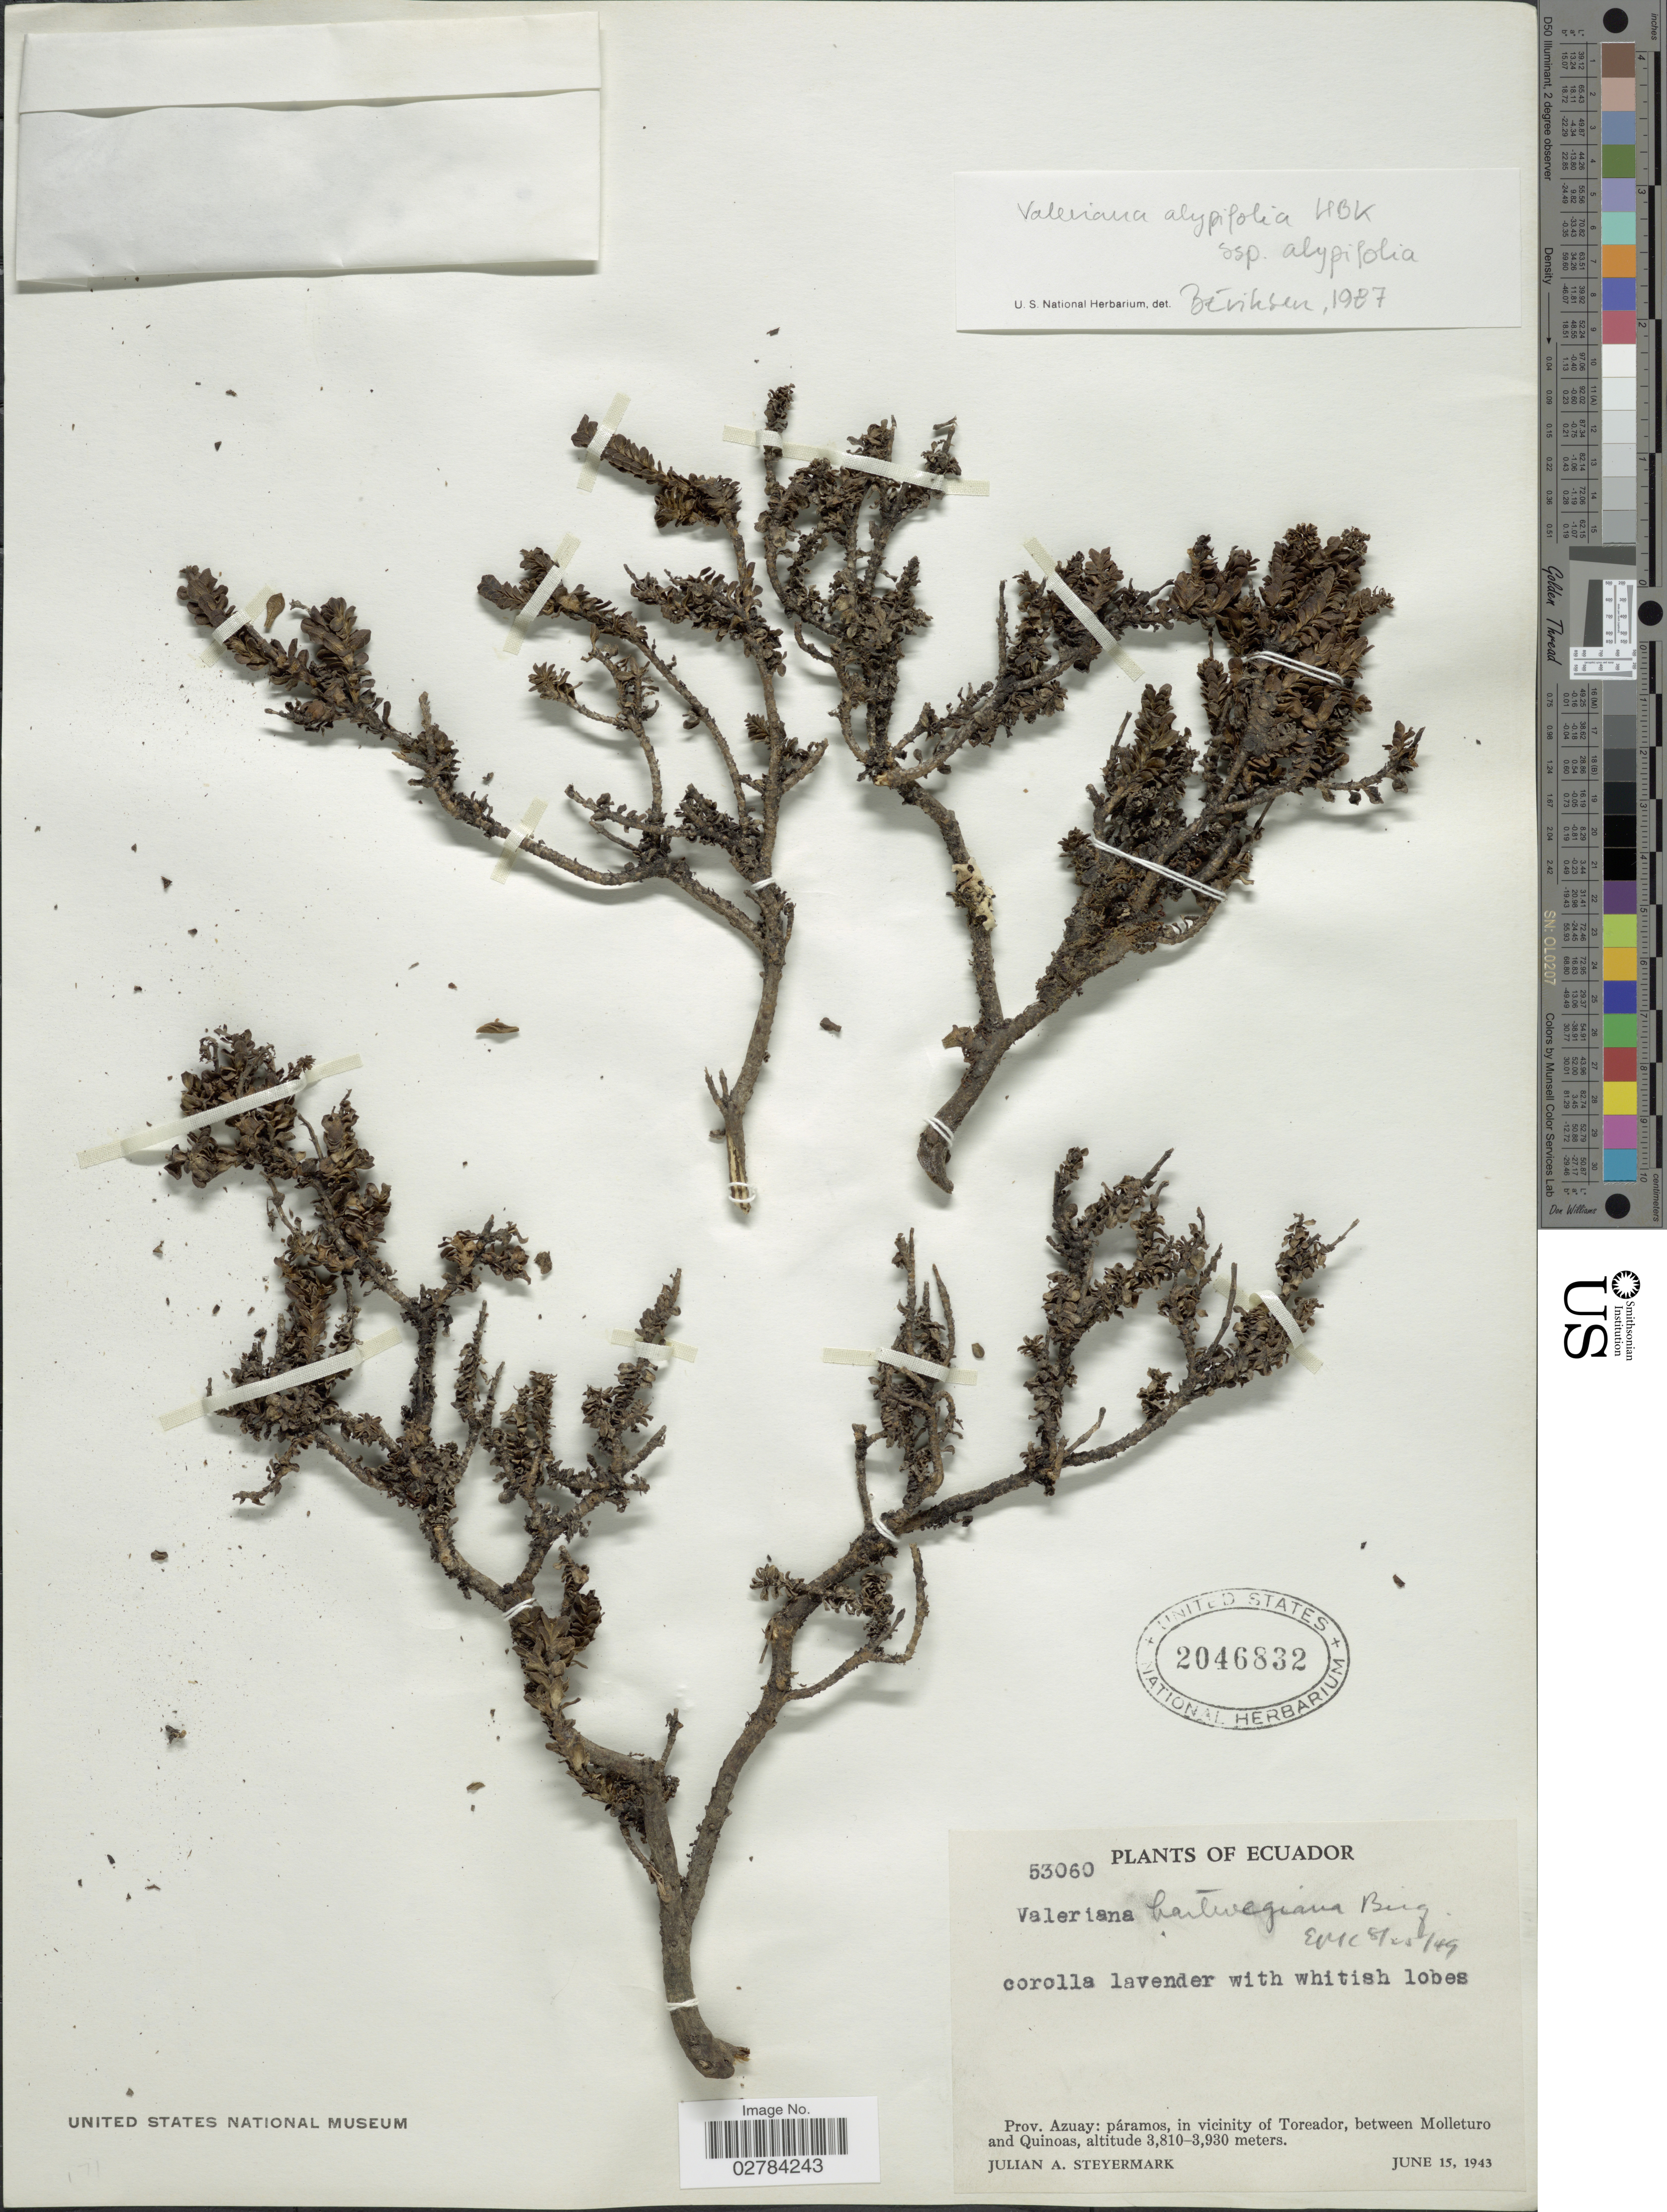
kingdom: Plantae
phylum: Tracheophyta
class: Magnoliopsida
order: Dipsacales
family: Caprifoliaceae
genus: Valeriana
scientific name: Valeriana alypifolia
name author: Kunth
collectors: J. Steyermark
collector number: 53060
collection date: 1943-06-15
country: Ecuador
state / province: Azuay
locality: Prov. Azuay: páramos, in vicinity of Toreador, between Molleturo and Quinoas.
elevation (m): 3810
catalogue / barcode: US 2046832